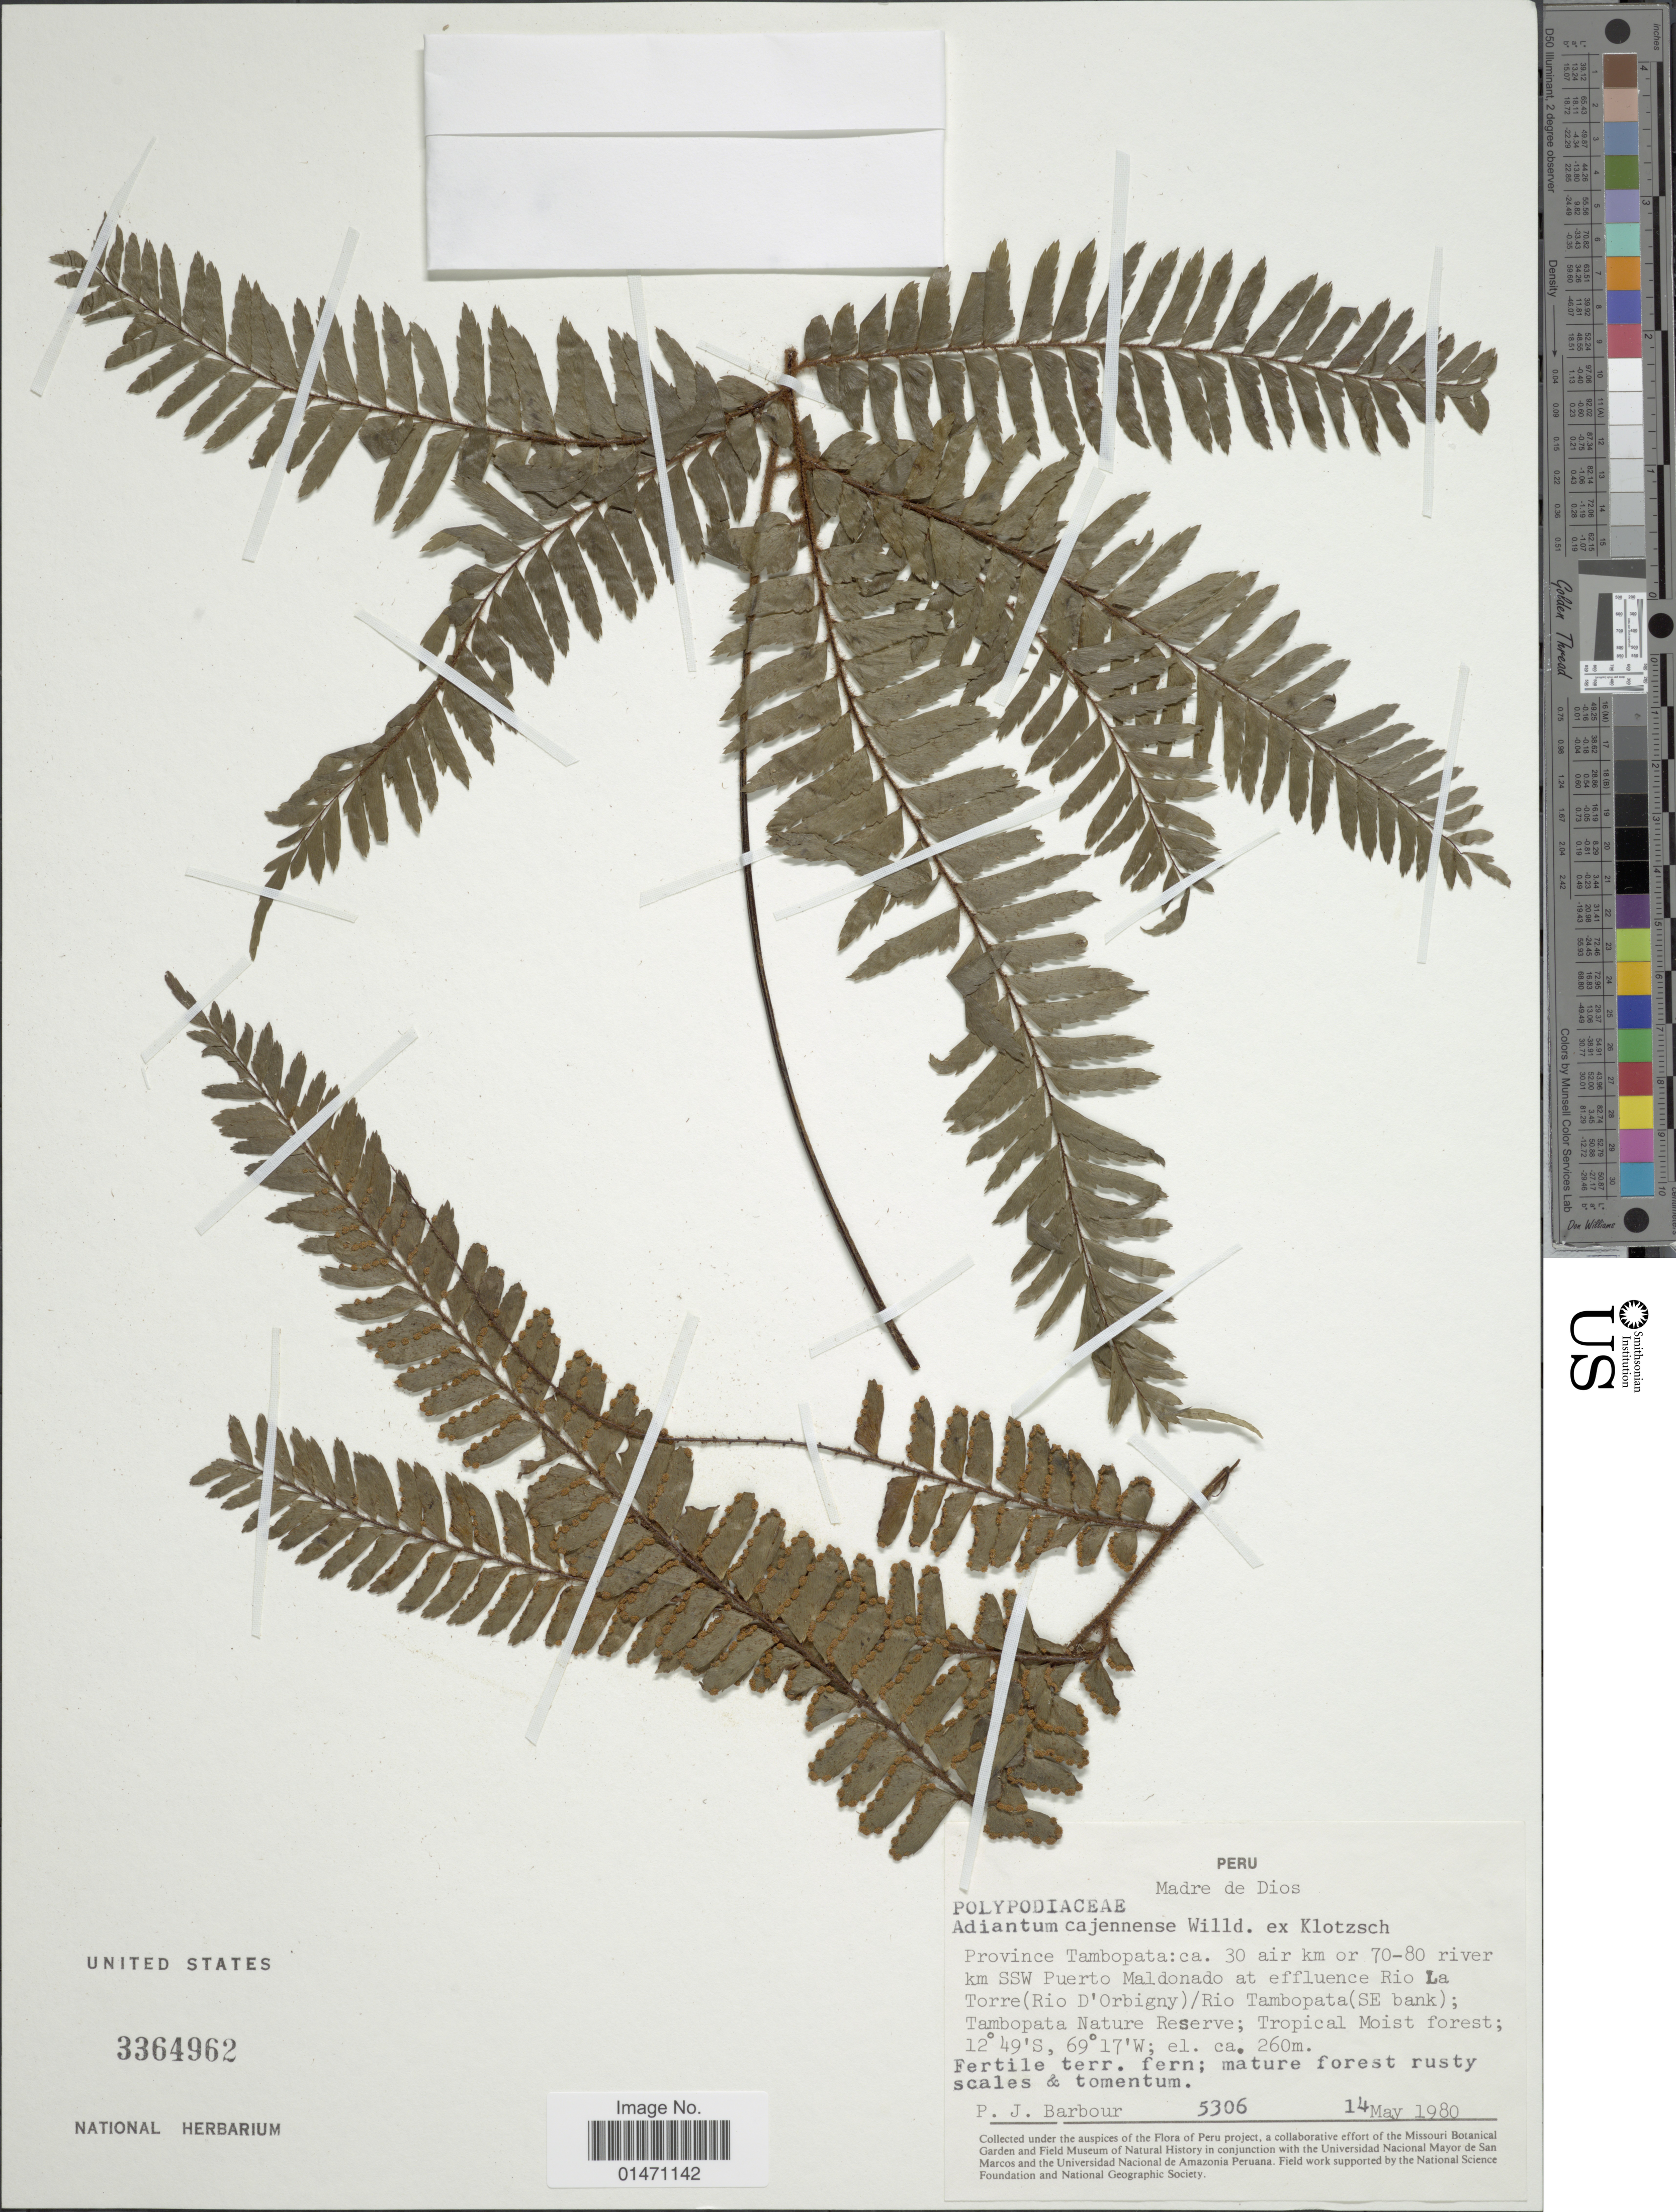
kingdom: Plantae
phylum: Tracheophyta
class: Polypodiopsida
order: Polypodiales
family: Pteridaceae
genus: Adiantum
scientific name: Adiantum 'plowmanii'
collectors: P. Barbour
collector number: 5306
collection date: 1980-05-14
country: Peru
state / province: Madre de Dios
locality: Peru, Madre de Dios, Province Tambopata; ca. 30 air km or 70-80 river km SSW Puerto Maldonado at effluence Rio La Torre(Rio D'Orbigny)/ Rio Tambopata(SE bank) Tambopata Nature Reserve, tropical moist forest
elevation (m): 260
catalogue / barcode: US 3364962